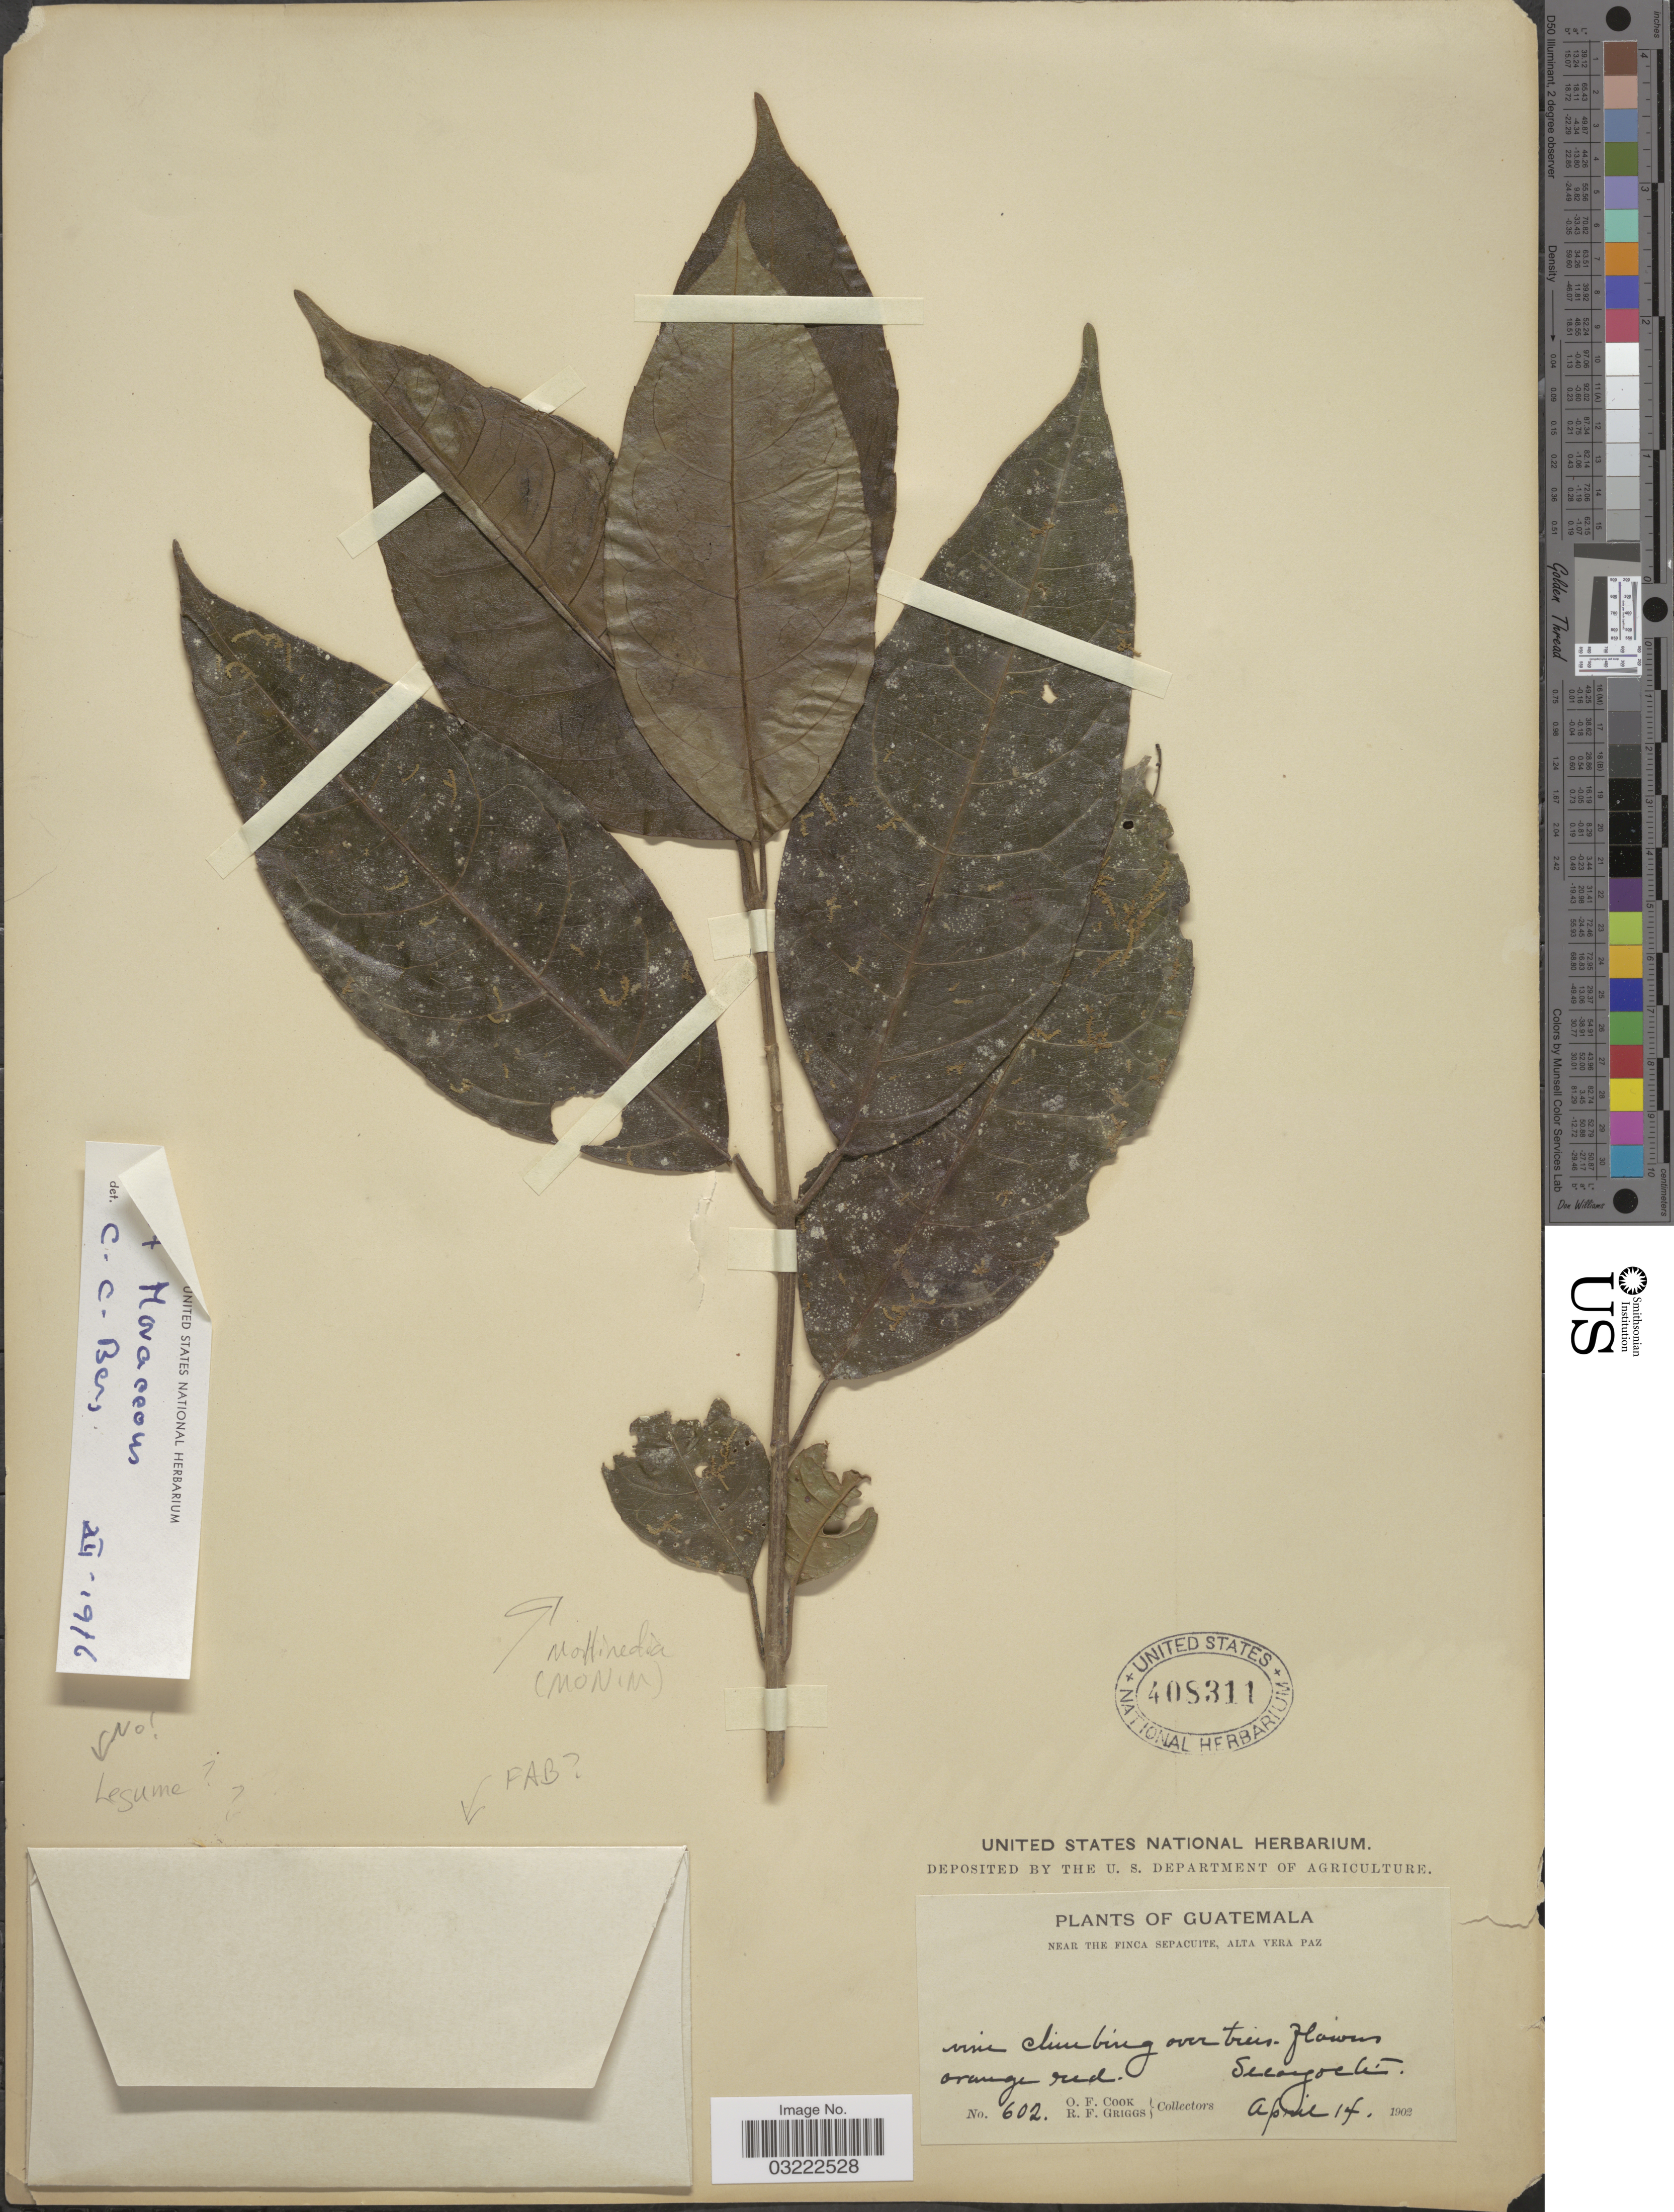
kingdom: Plantae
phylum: Tracheophyta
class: Magnoliopsida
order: Asterales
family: Asteraceae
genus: Salmea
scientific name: Salmea sp.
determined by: Acevedo-Rodriguez, P., (US), Smithsonian Institution - National Museum of Natural History (UNITED STATES)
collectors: O. F. Cook & R. F. Griggs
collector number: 602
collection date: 1902-04-14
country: Guatemala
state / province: Alta Verapaz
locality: Near the Finca Sepacuite, Alta Vera Paz, Secoyouté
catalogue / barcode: US 408311